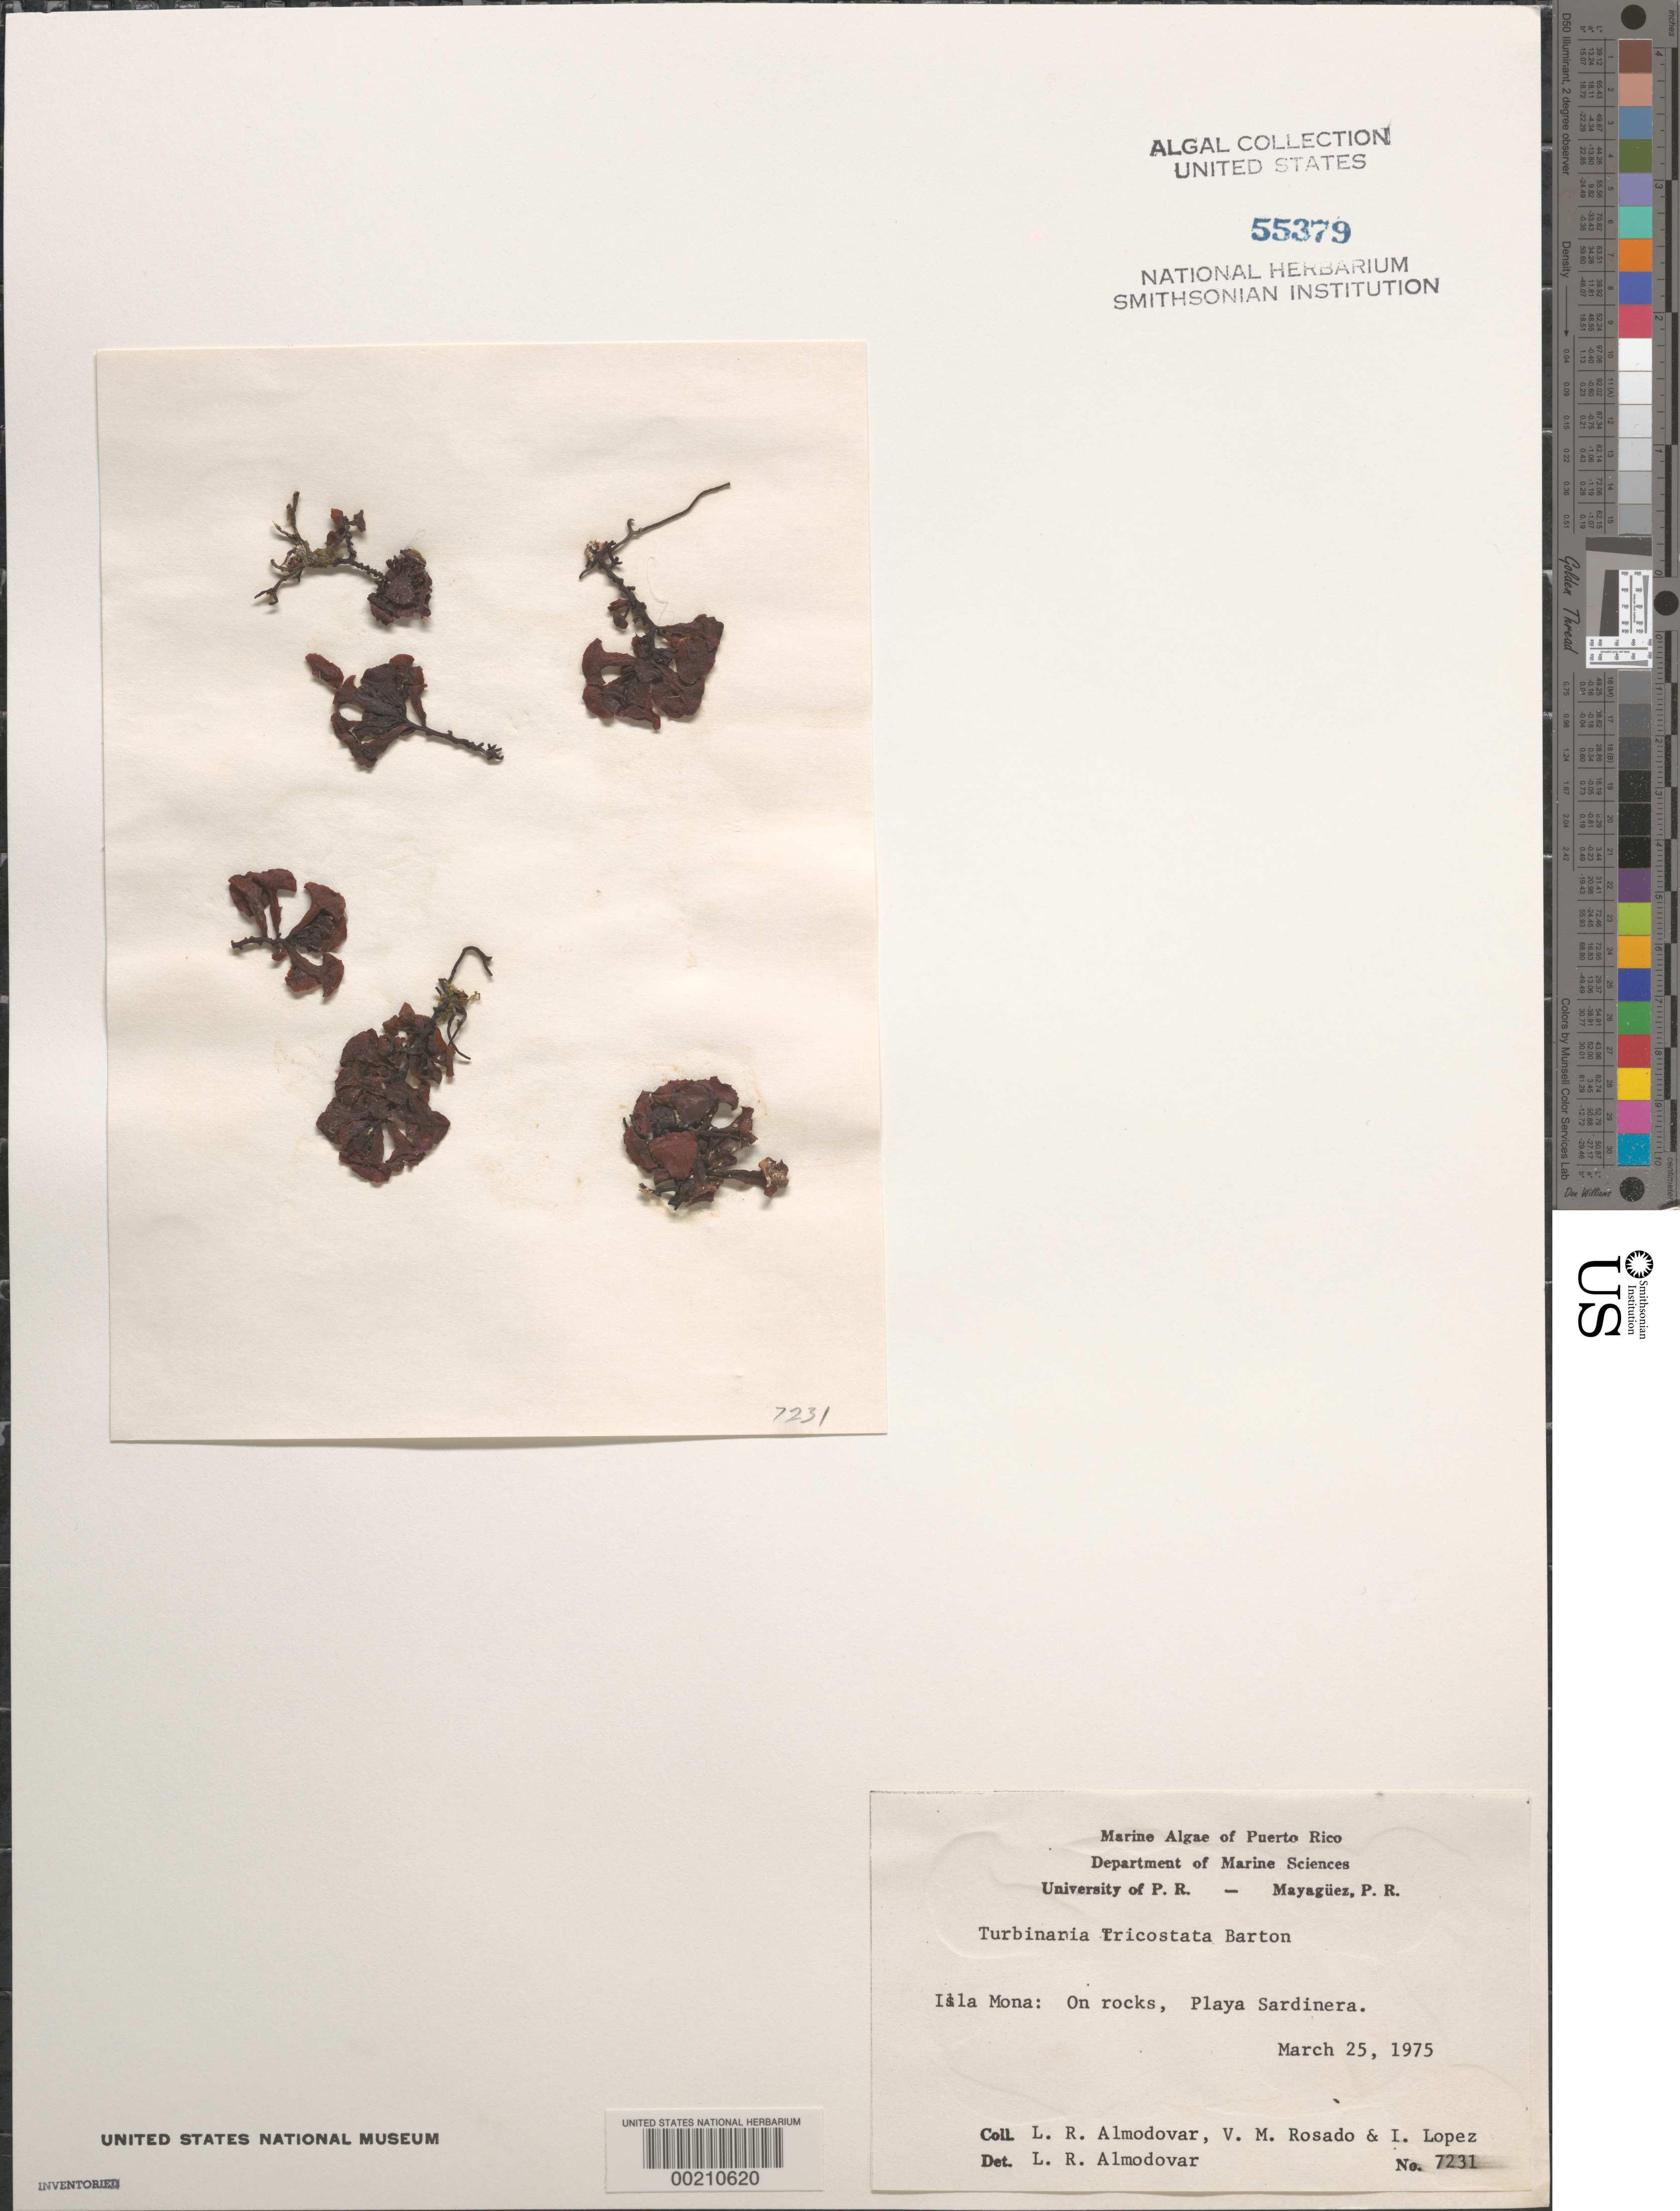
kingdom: Chromista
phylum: Ochrophyta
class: Phaeophyceae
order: Fucales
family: Sargassaceae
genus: Turbinaria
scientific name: Turbinaria tricostata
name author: E.S. Barton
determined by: Almodovar, L. R.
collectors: L. Almodovar, V. Rosado & I. Lopéz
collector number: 7231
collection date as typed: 25 Mar 1975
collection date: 1975-03-25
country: Puerto Rico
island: Isla de Mona (Isla Mona)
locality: Playa Sardinera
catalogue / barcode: US 55379